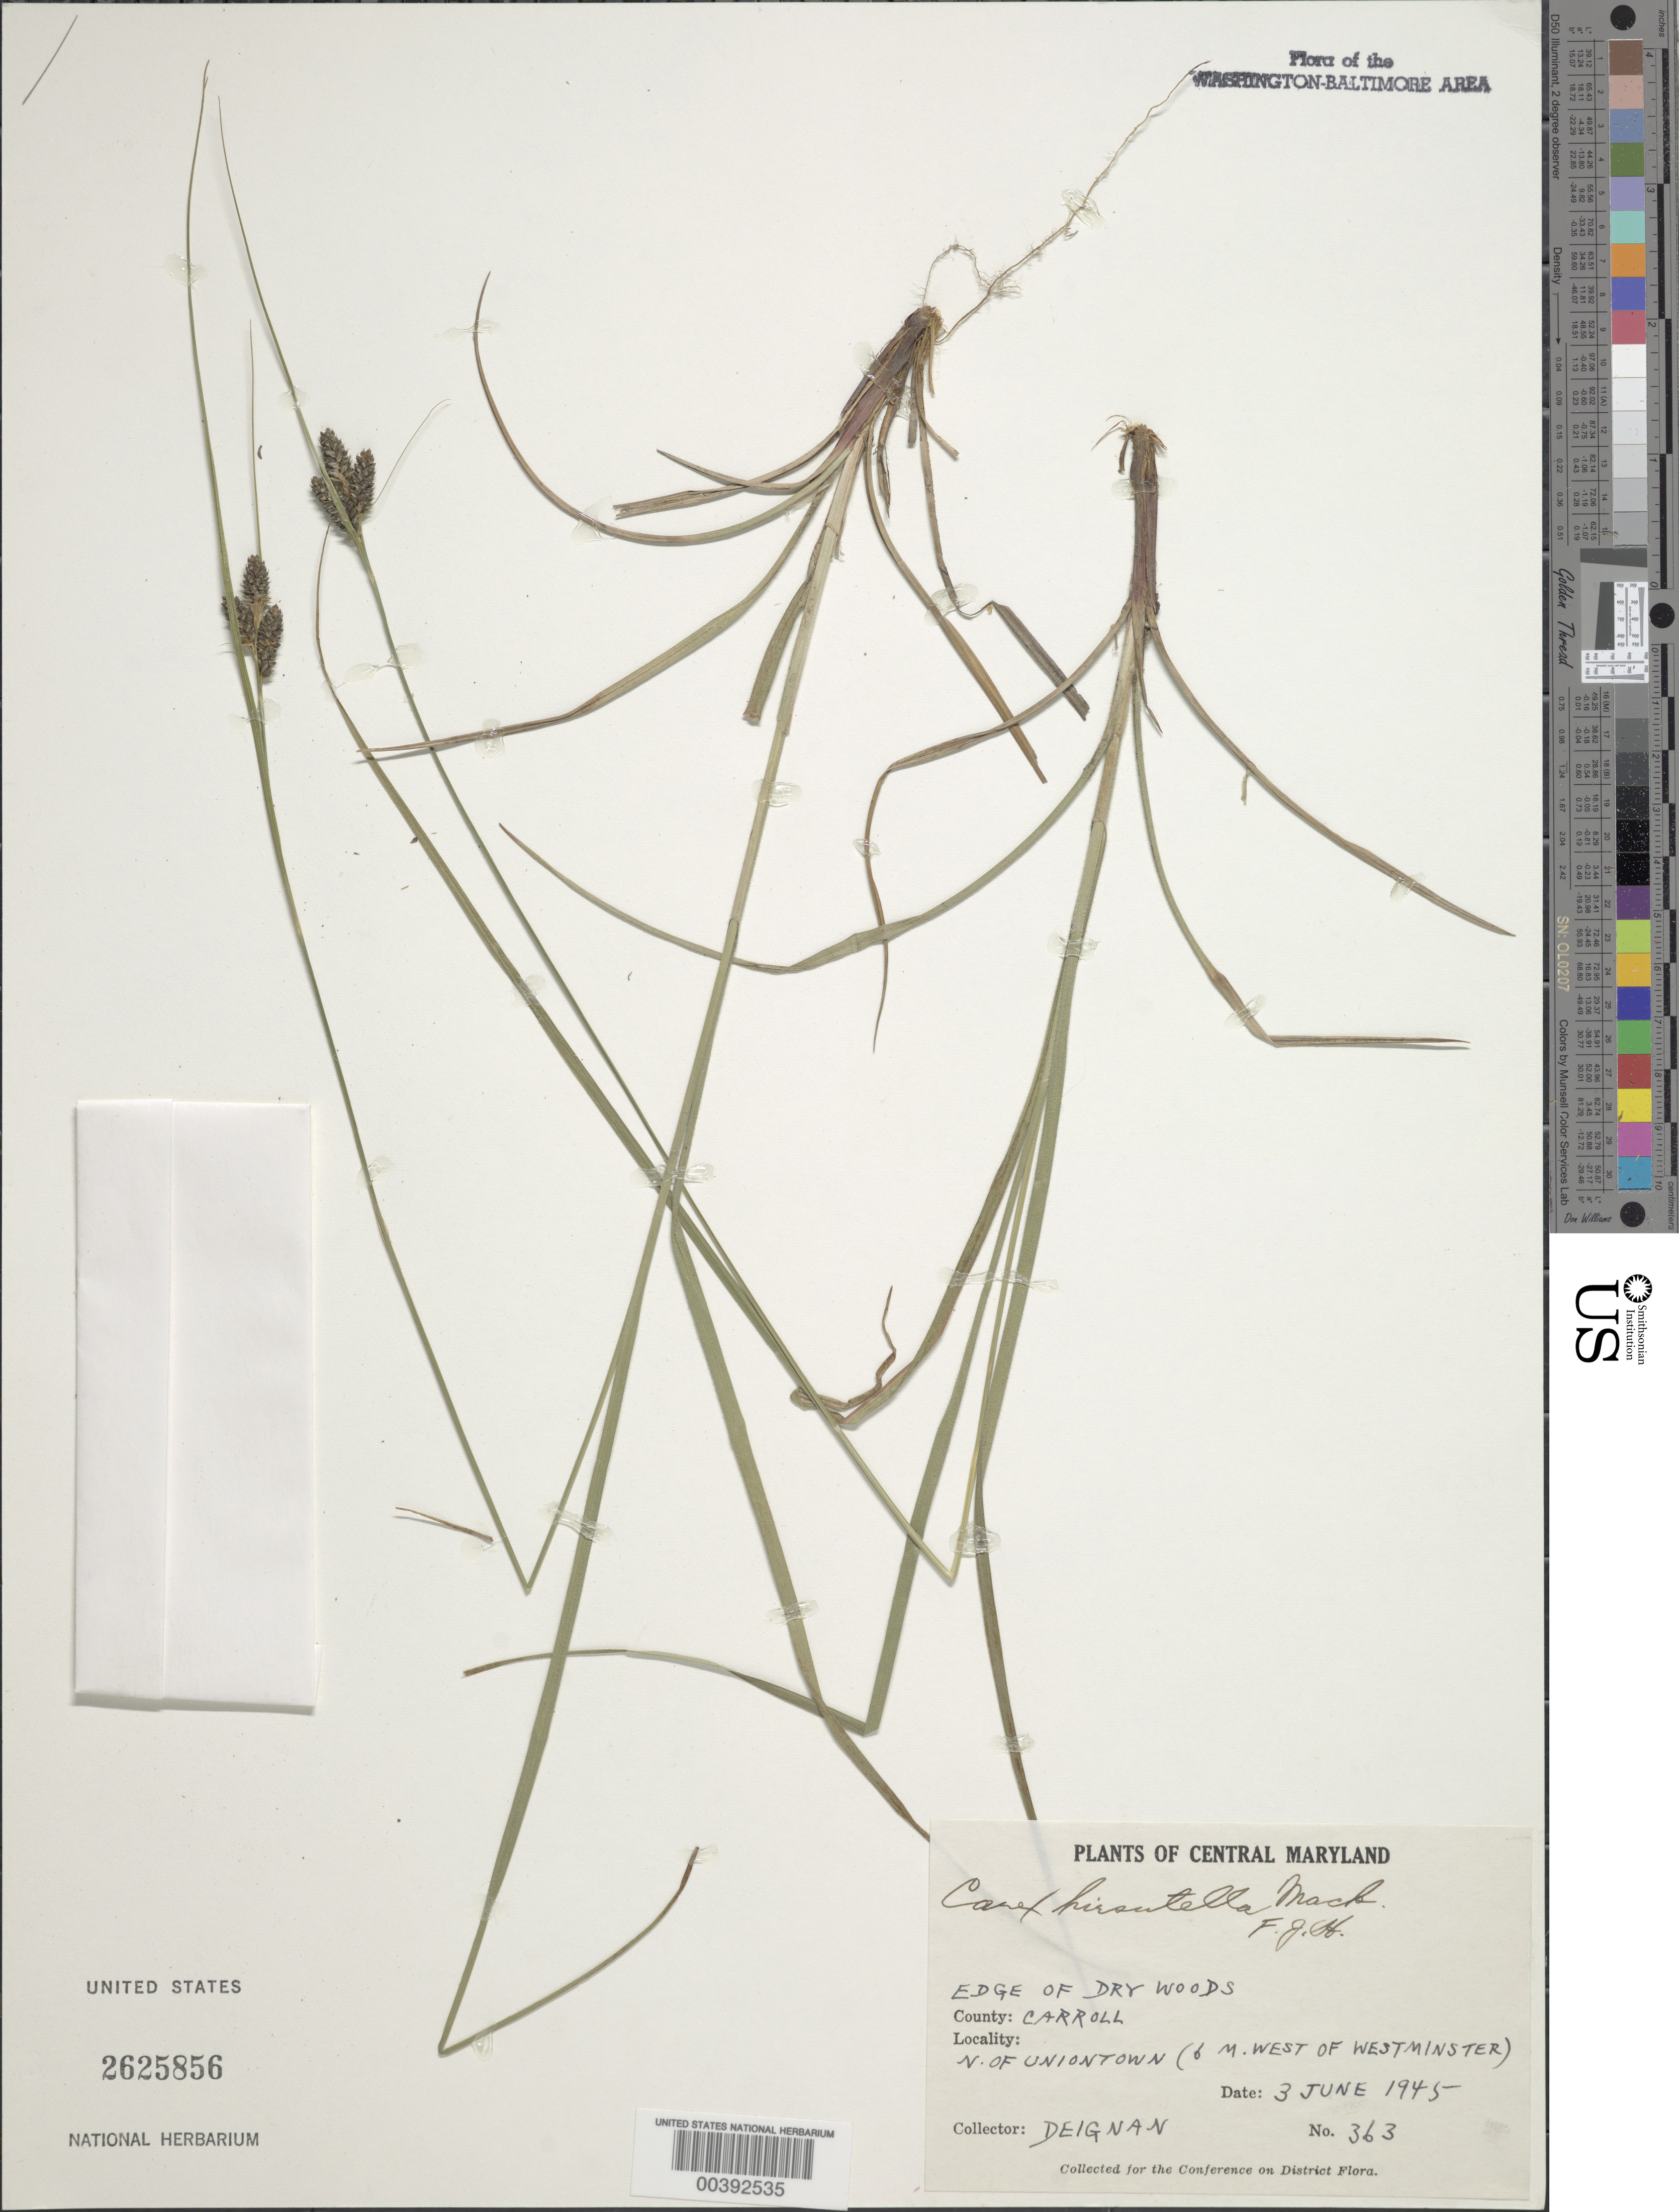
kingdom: Plantae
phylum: Tracheophyta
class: Liliopsida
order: Poales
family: Cyperaceae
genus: Carex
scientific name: Carex hirsutella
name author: Mack.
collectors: H. Deignan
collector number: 363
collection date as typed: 03 Jun 1945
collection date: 1945-06-03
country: United States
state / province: Maryland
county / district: Carroll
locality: North of Uniontown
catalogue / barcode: US 2625856